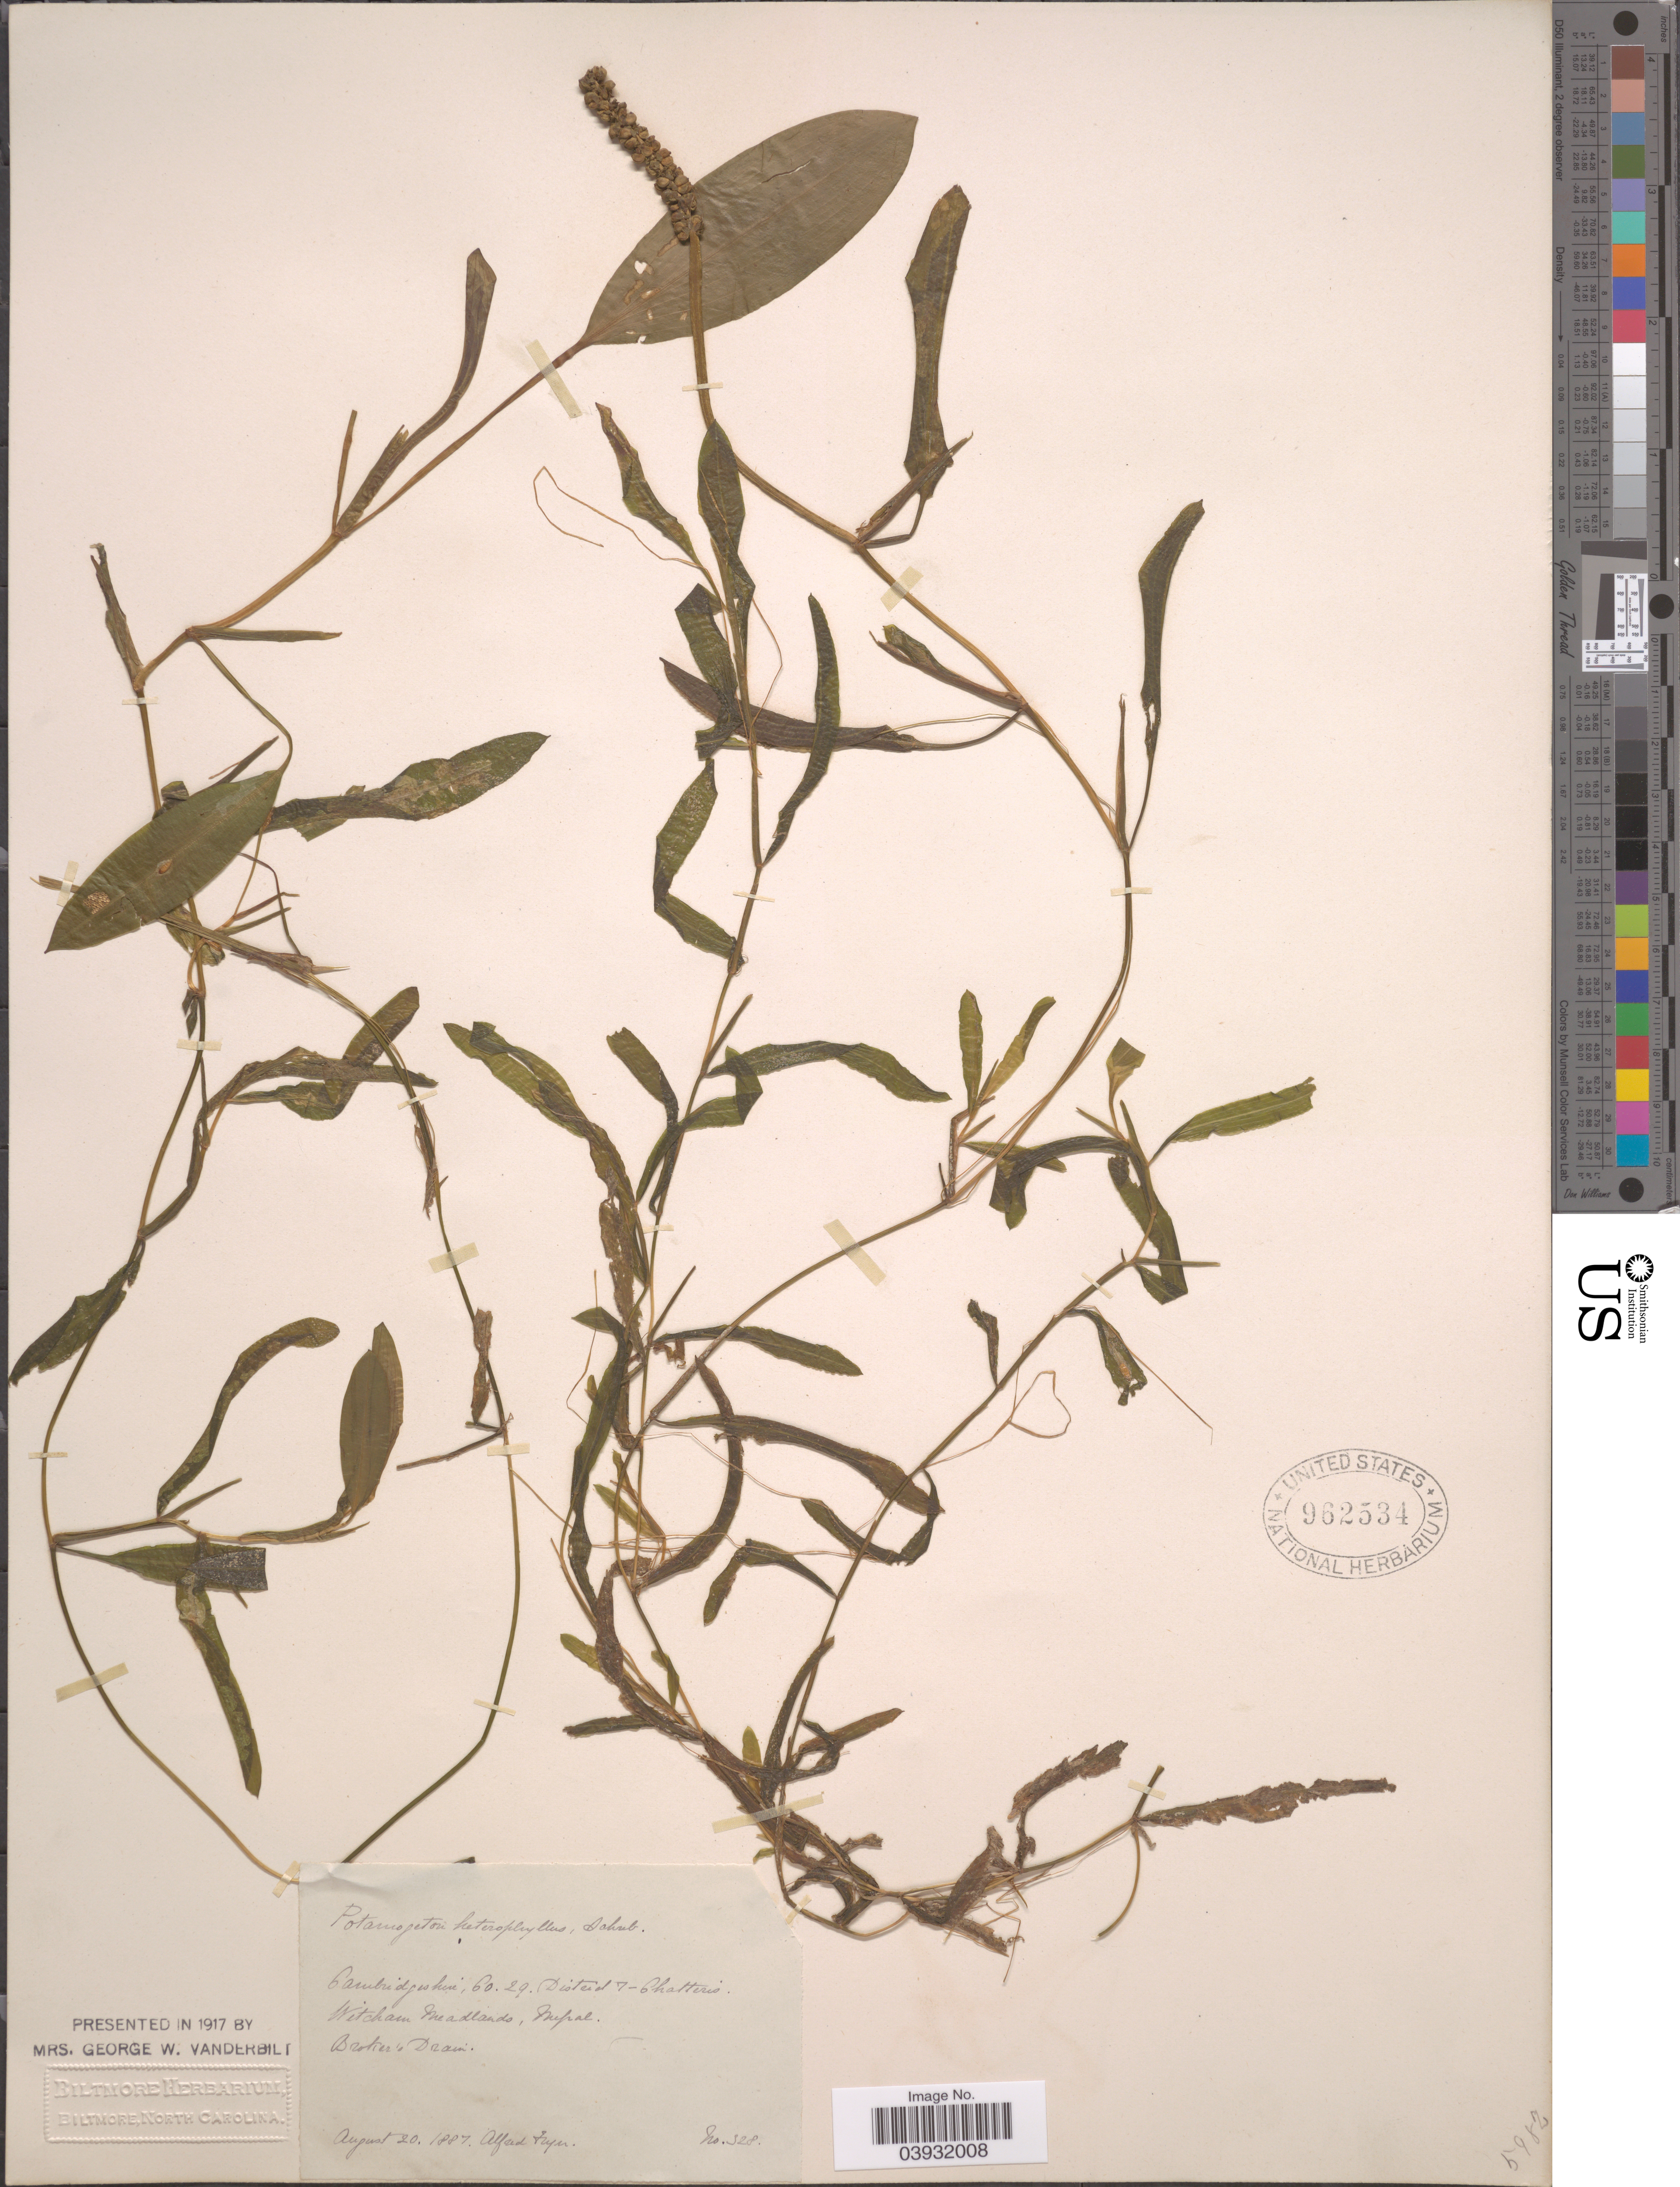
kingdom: Plantae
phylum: Tracheophyta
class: Liliopsida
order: Alismatales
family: Potamogetonaceae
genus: Potamogeton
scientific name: Potamogeton heterophyllus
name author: Schreb.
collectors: A. Fryer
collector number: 328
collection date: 1887-08-20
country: United Kingdom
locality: Cambridgeshire. District 7-Chatteris. Witcham Meadlands, Broker's Drain.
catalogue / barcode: US 962534